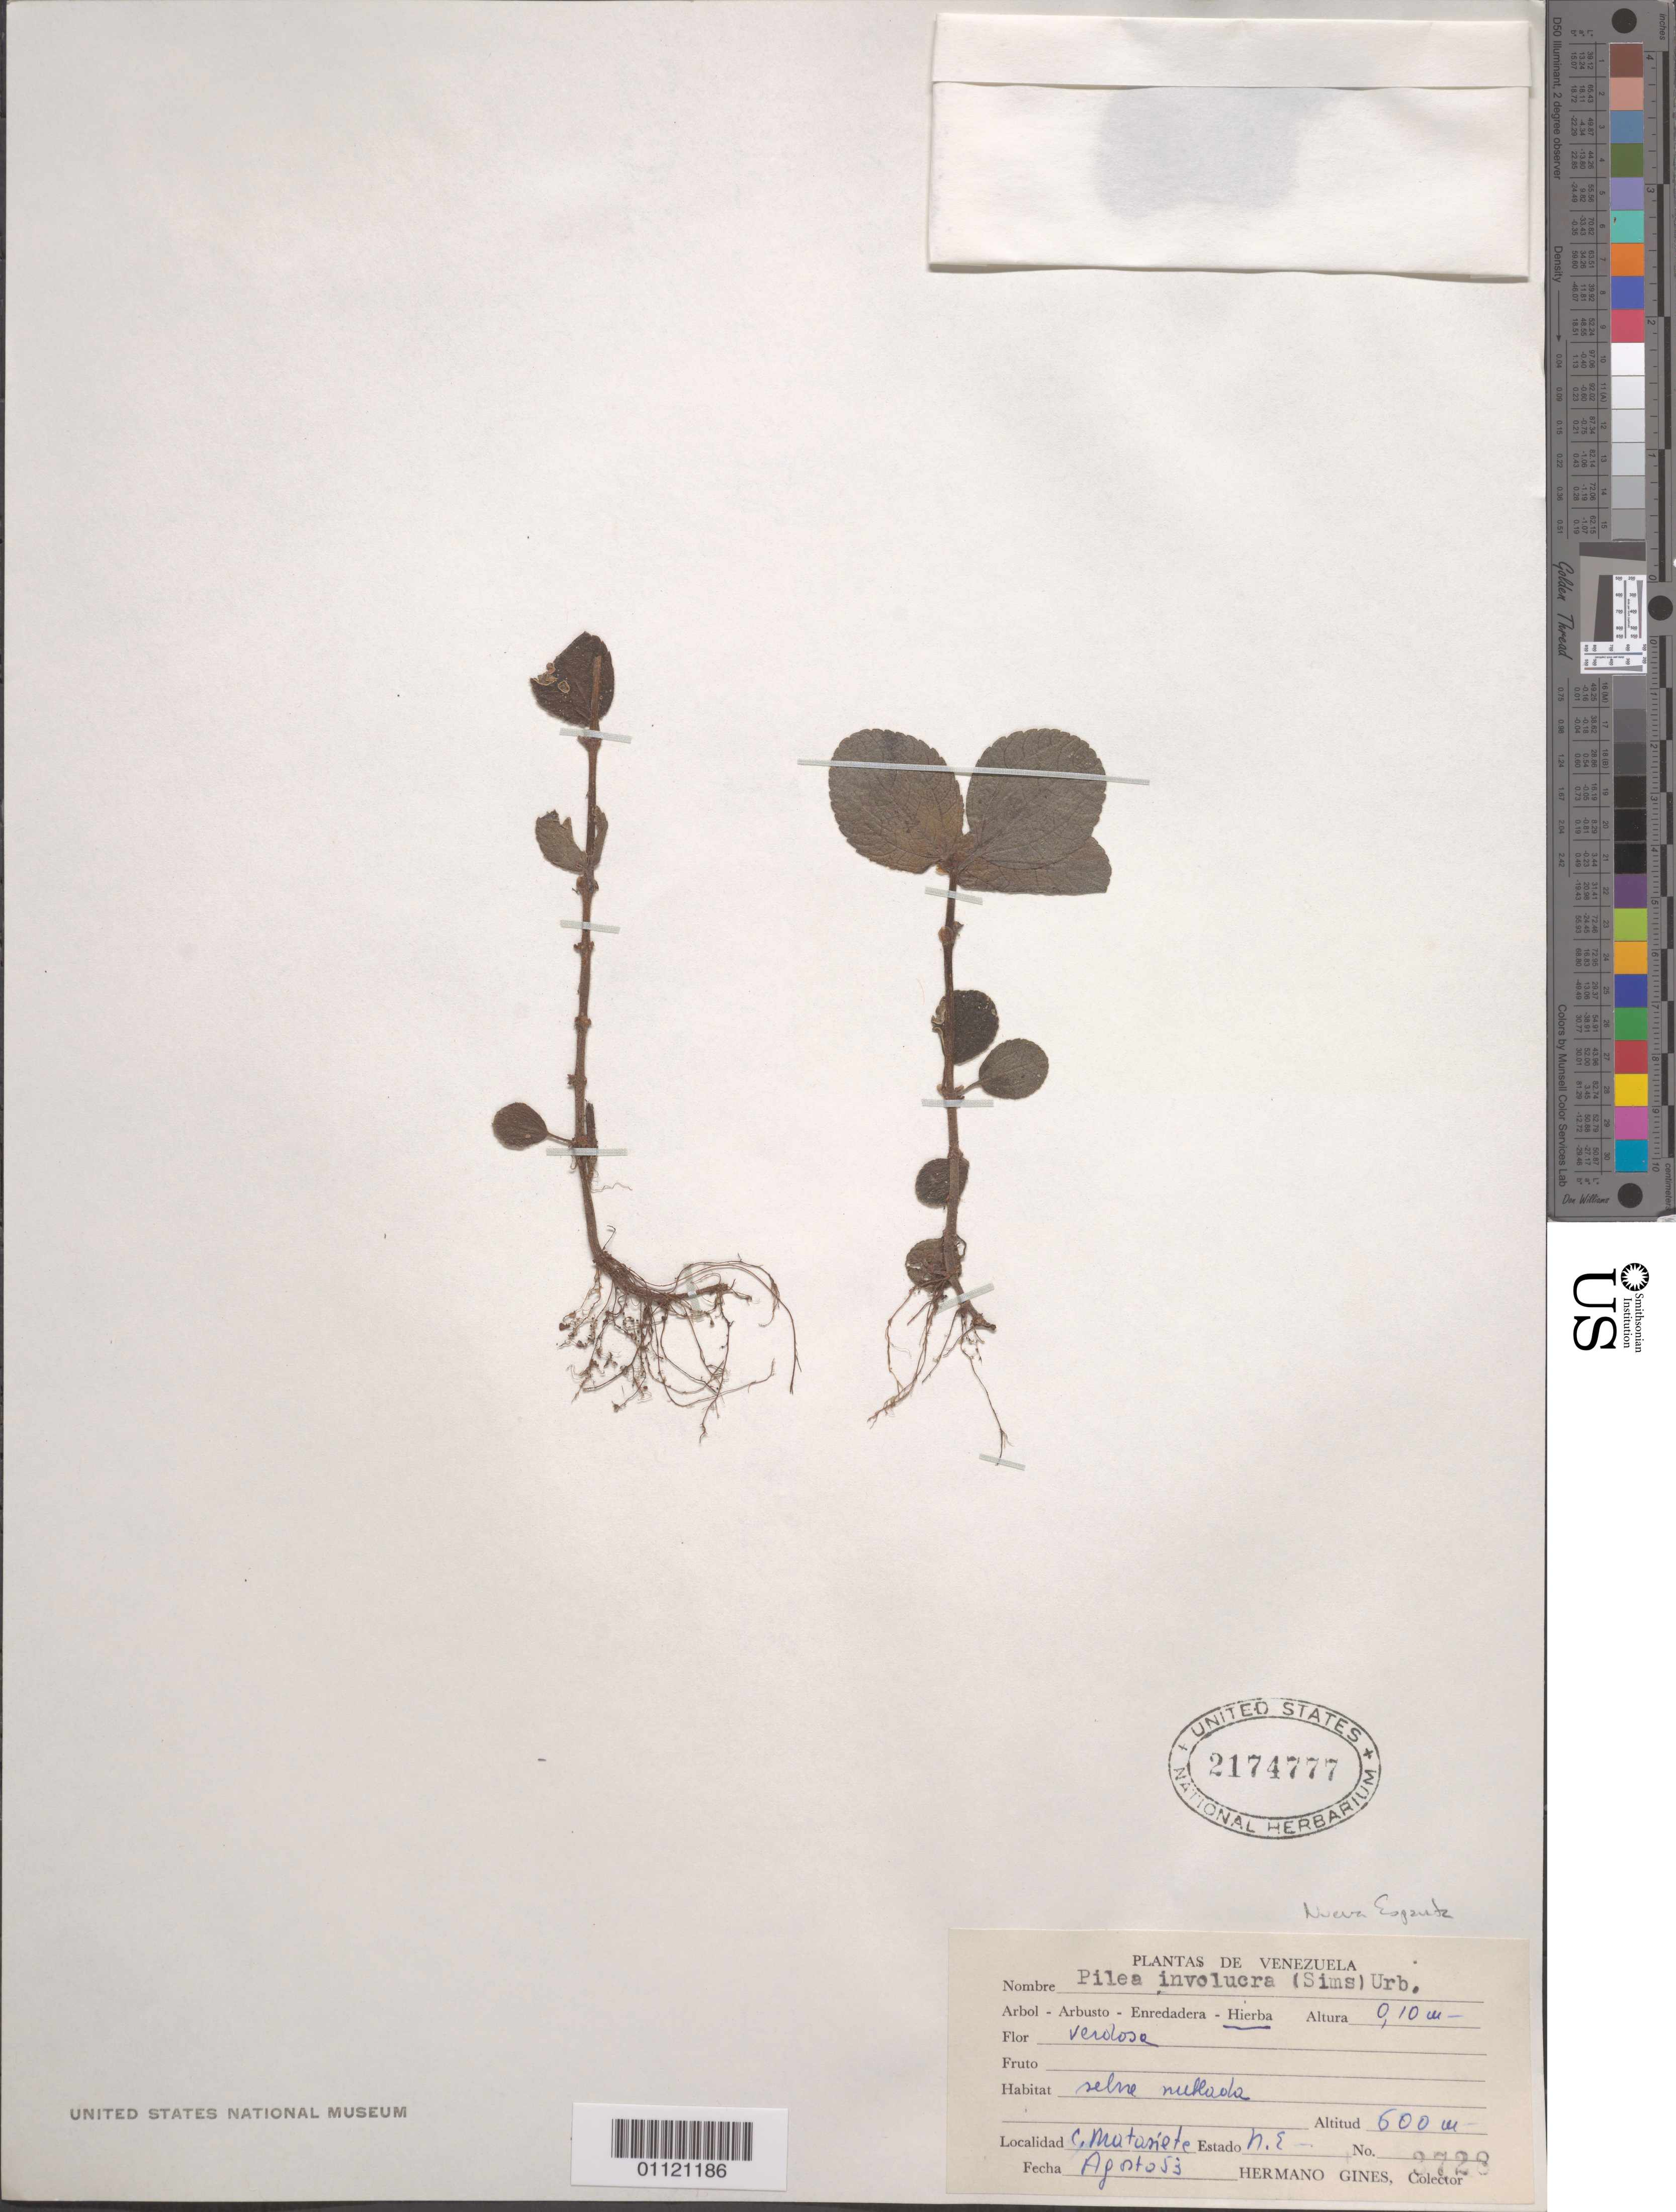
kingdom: Plantae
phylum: Tracheophyta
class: Magnoliopsida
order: Rosales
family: Urticaceae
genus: Pilea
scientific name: Pilea involucrata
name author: Urb.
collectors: Bro. Gines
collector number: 3728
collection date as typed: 01 Aug 1953 to 31 Aug 1953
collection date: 1953-08-01/1953-08-31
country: Venezuela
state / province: Nueva Esparta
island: Margarita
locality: C. Matasiete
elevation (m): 600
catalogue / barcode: US 2174777